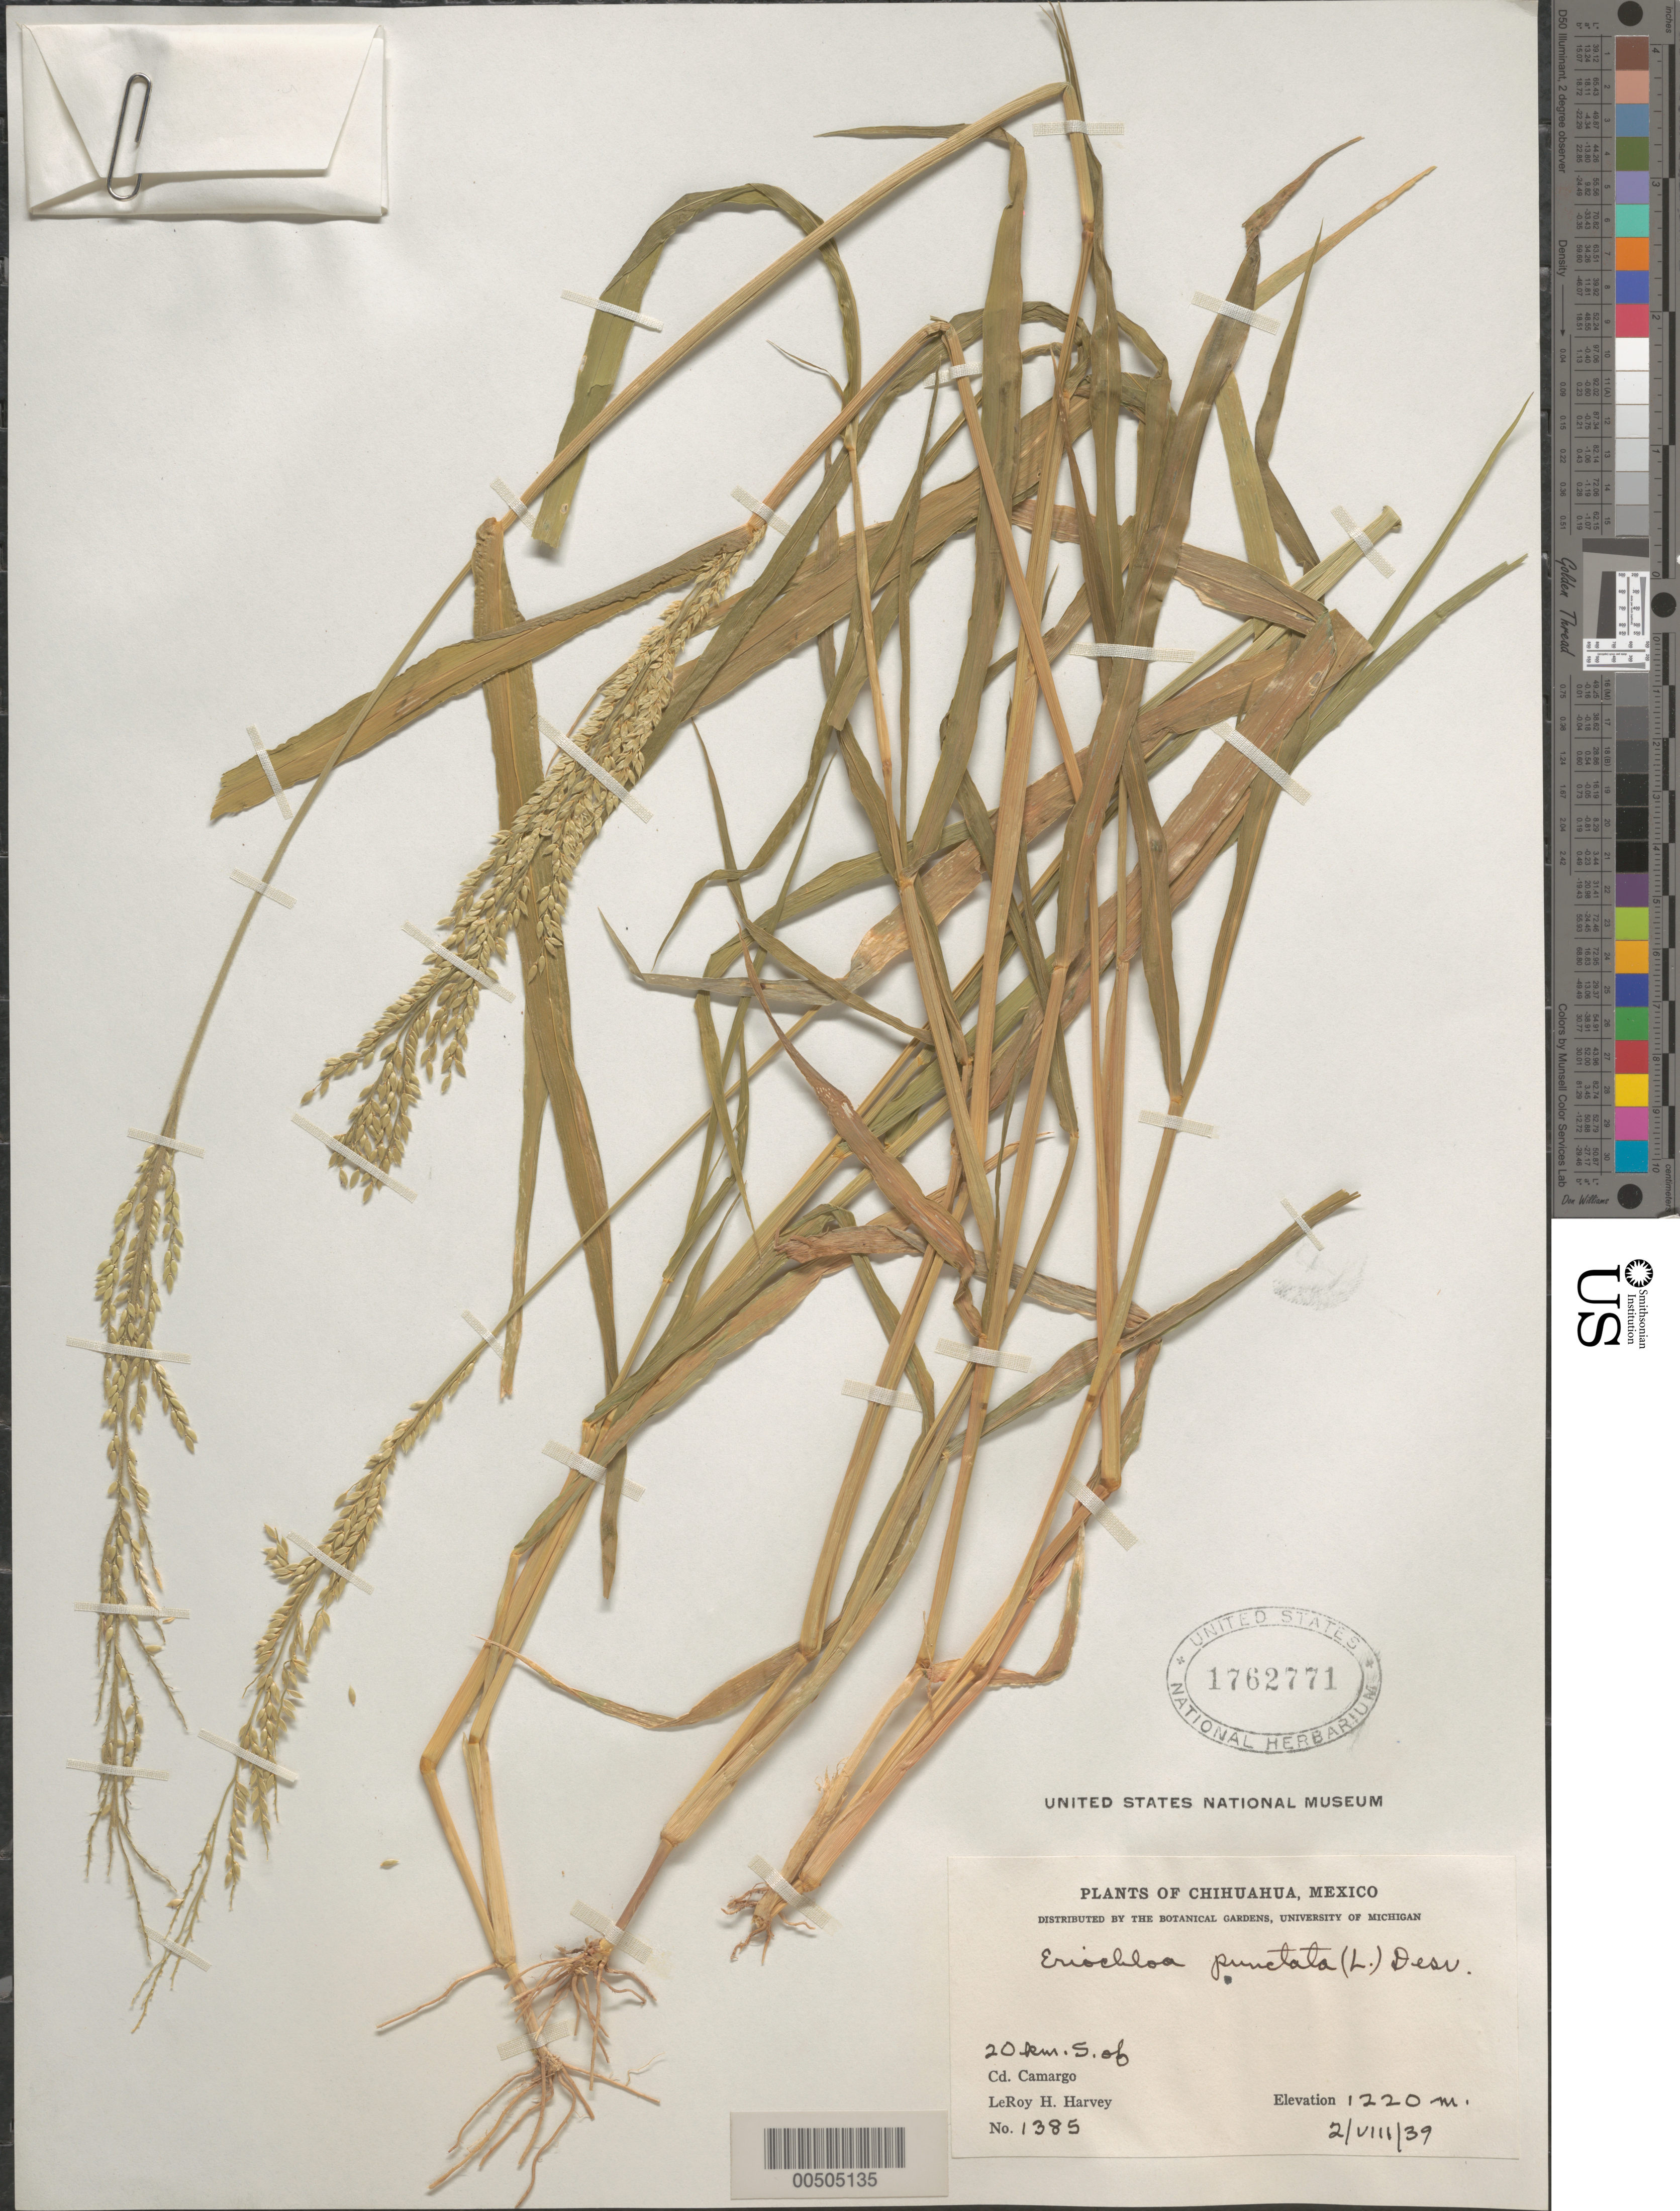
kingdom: Plantae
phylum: Tracheophyta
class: Liliopsida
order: Poales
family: Poaceae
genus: Eriochloa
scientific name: Eriochloa punctata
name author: (L.) Desv. ex Ham.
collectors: L. H. Harvey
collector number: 1385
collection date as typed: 2 Aug 1939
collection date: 1939-08-02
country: Mexico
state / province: Chihuahua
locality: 20 km S of Cd. Camargo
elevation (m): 1220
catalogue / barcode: US 1762771